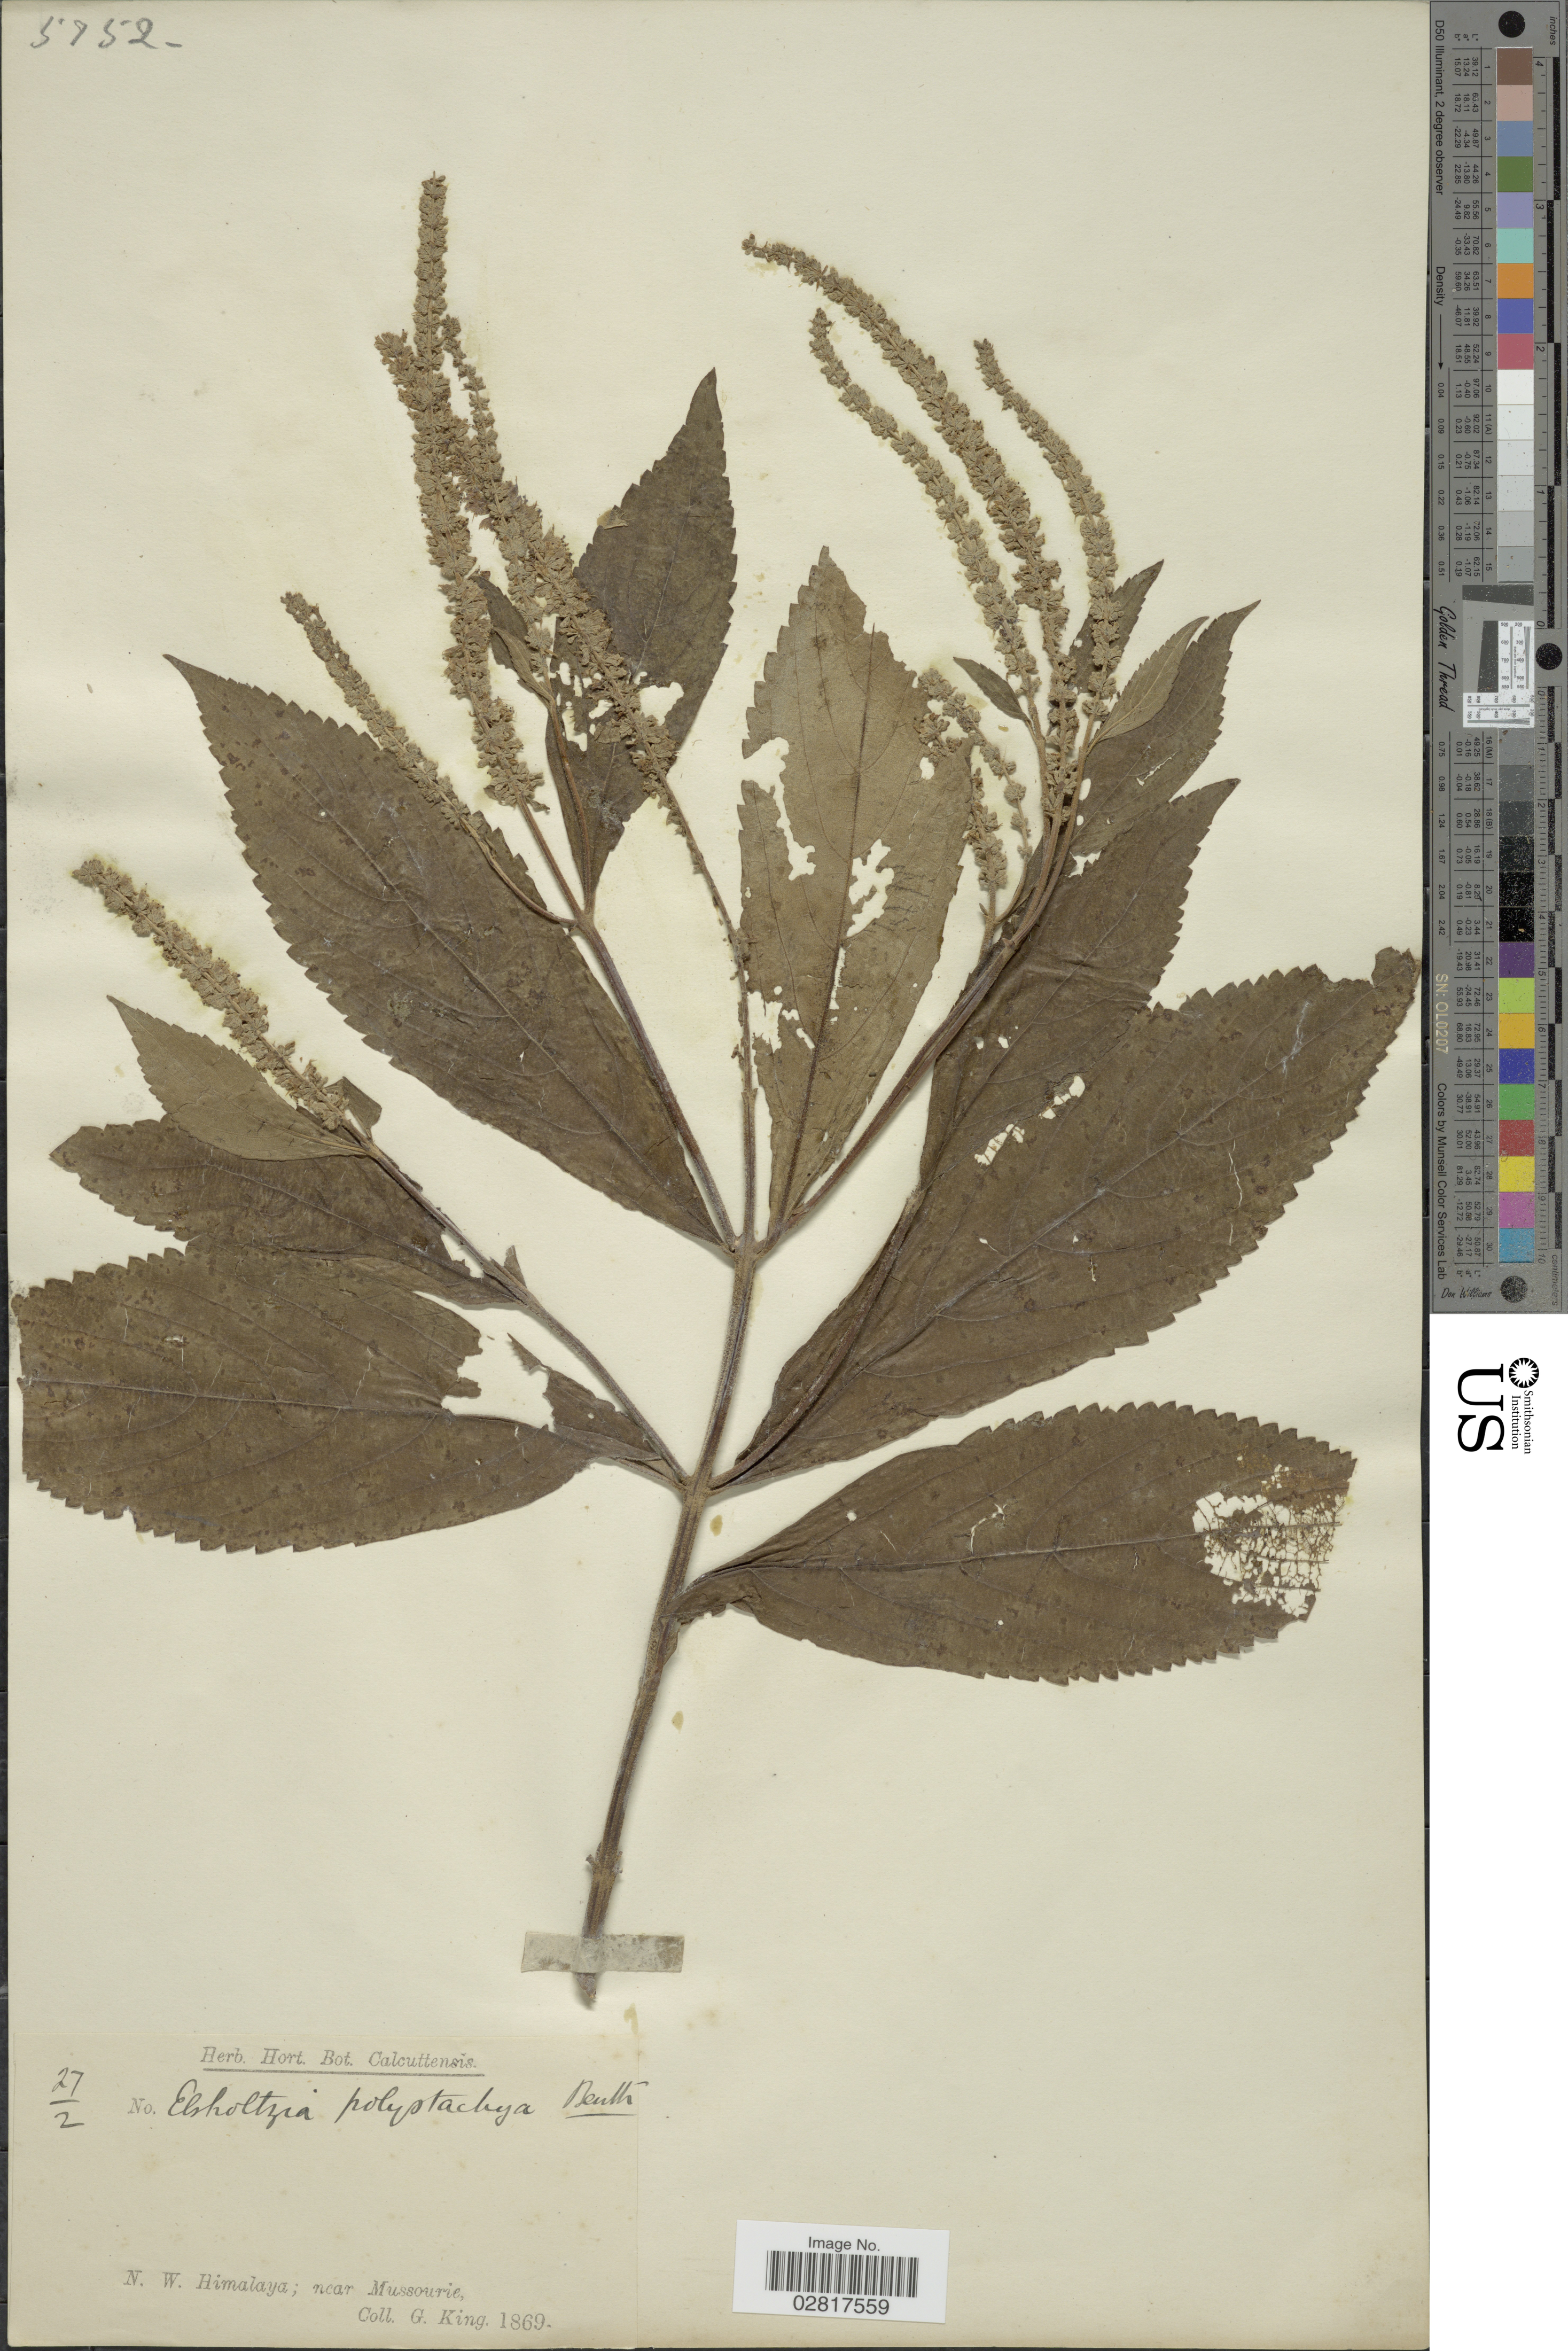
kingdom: Plantae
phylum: Tracheophyta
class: Magnoliopsida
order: Lamiales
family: Lamiaceae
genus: Elsholtzia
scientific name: Elsholtzia fruticosa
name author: (D. Don) Rehder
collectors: G. King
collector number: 27/2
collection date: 1869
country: India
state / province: Uttarakhand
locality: N.W. Himalaya; near Mussourie.